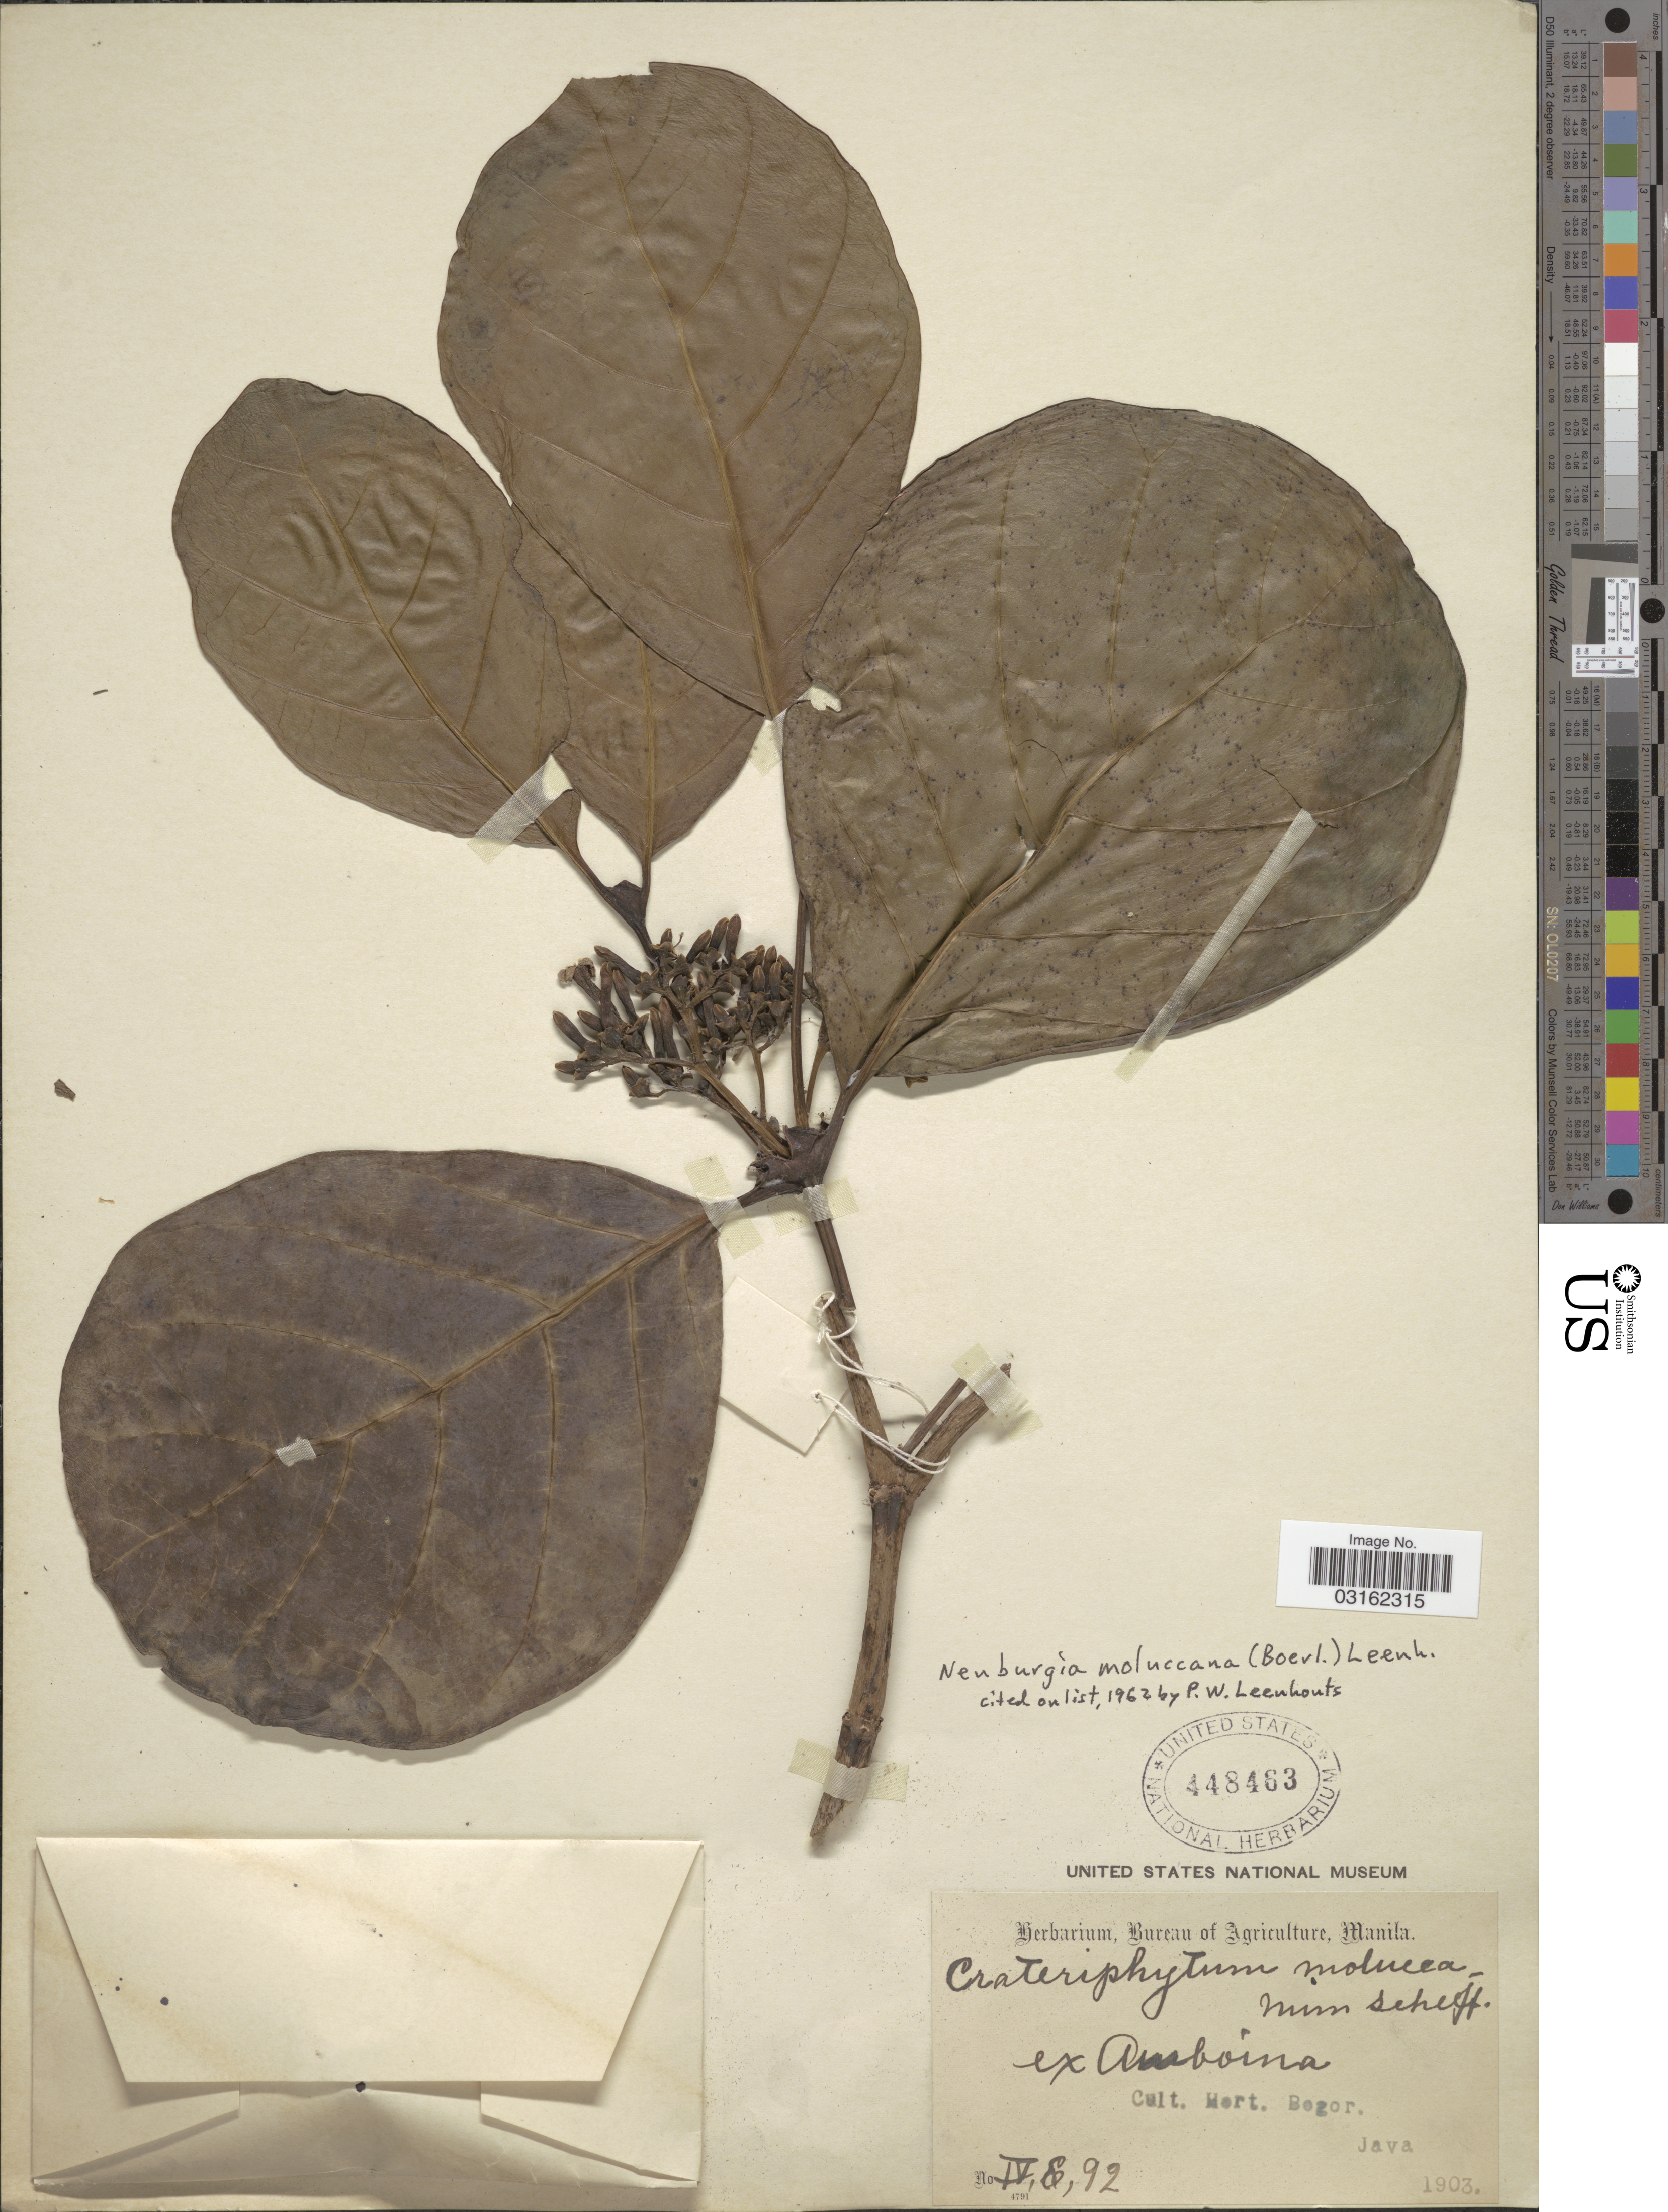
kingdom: Plantae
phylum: Tracheophyta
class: Magnoliopsida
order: Gentianales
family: Loganiaceae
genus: Neuburgia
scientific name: Neuburgia moluccana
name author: (Scheff. ex Boerl.) Leenh.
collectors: Ex herb. Bureau of Agriculture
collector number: IV,E,92*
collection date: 1903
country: Indonesia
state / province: Java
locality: Cult. Hort. Bogor. Java.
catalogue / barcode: US 448463